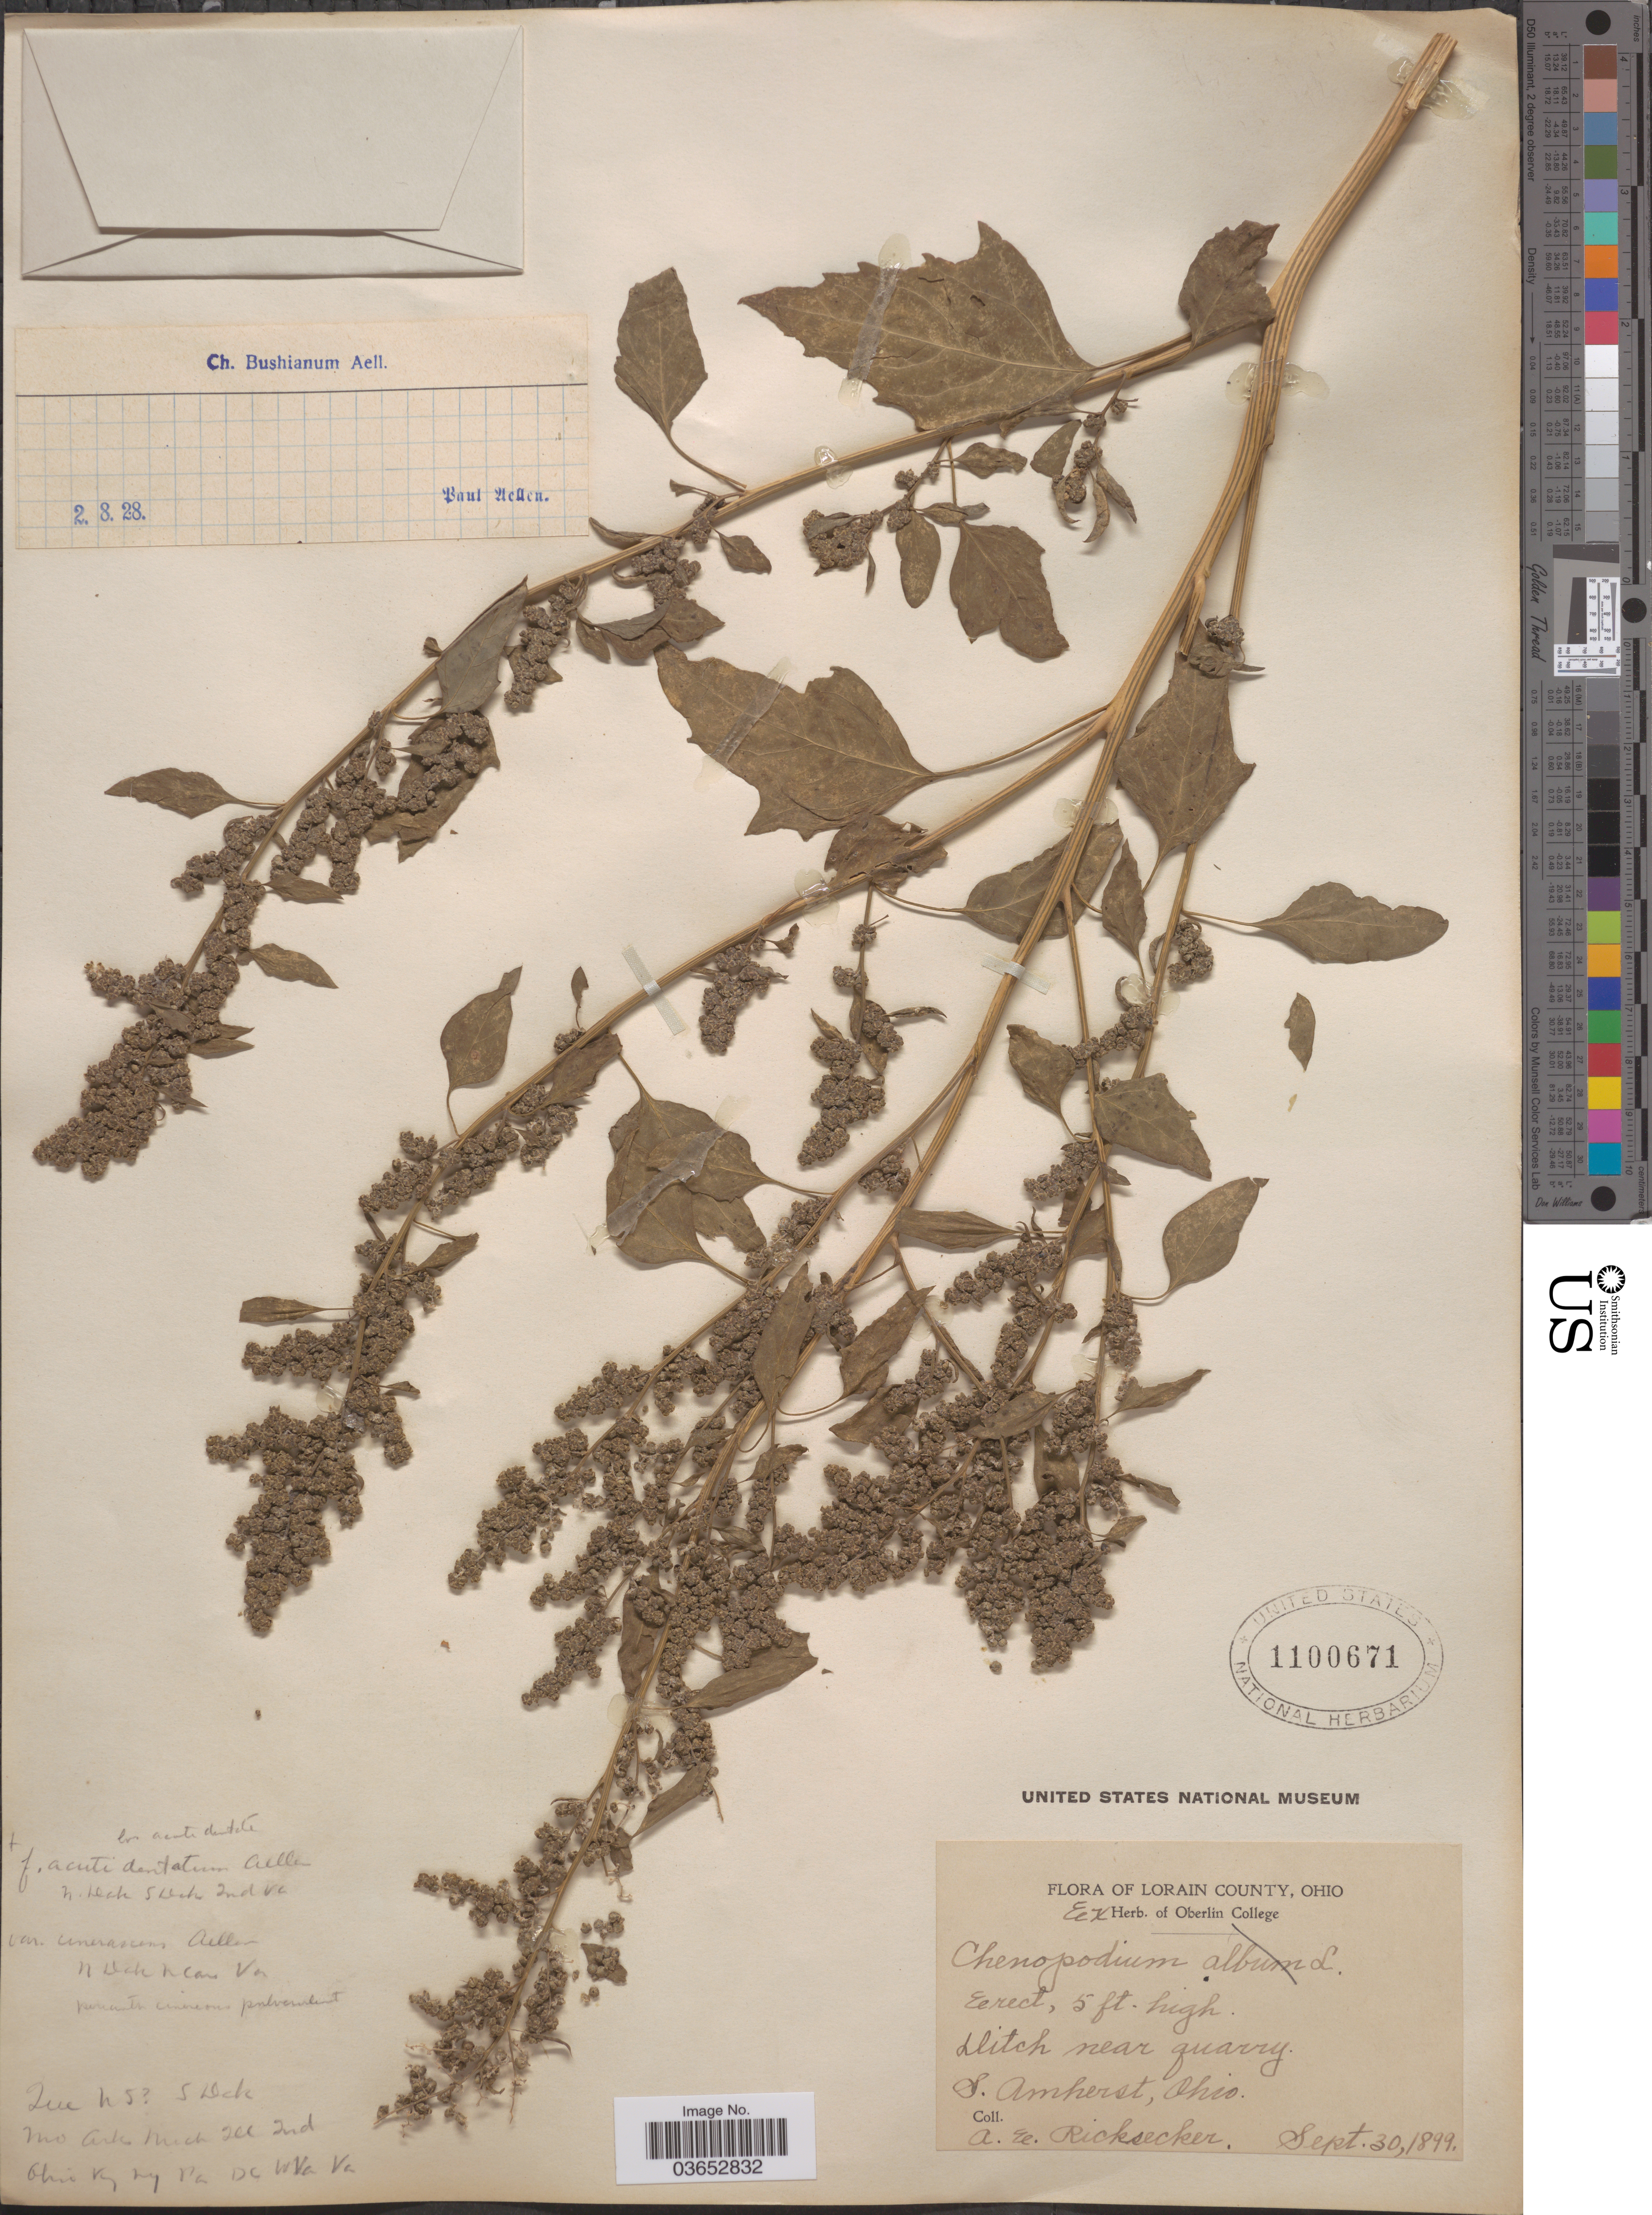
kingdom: Plantae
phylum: Tracheophyta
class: Magnoliopsida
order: Caryophyllales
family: Amaranthaceae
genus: Chenopodium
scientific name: Chenopodium bushianum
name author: Aellen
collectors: A. E. Ricksecker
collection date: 1899-09-30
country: United States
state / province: Ohio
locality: Lorain County. Ditch near quarry. S. Amherst.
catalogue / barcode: US 1100671